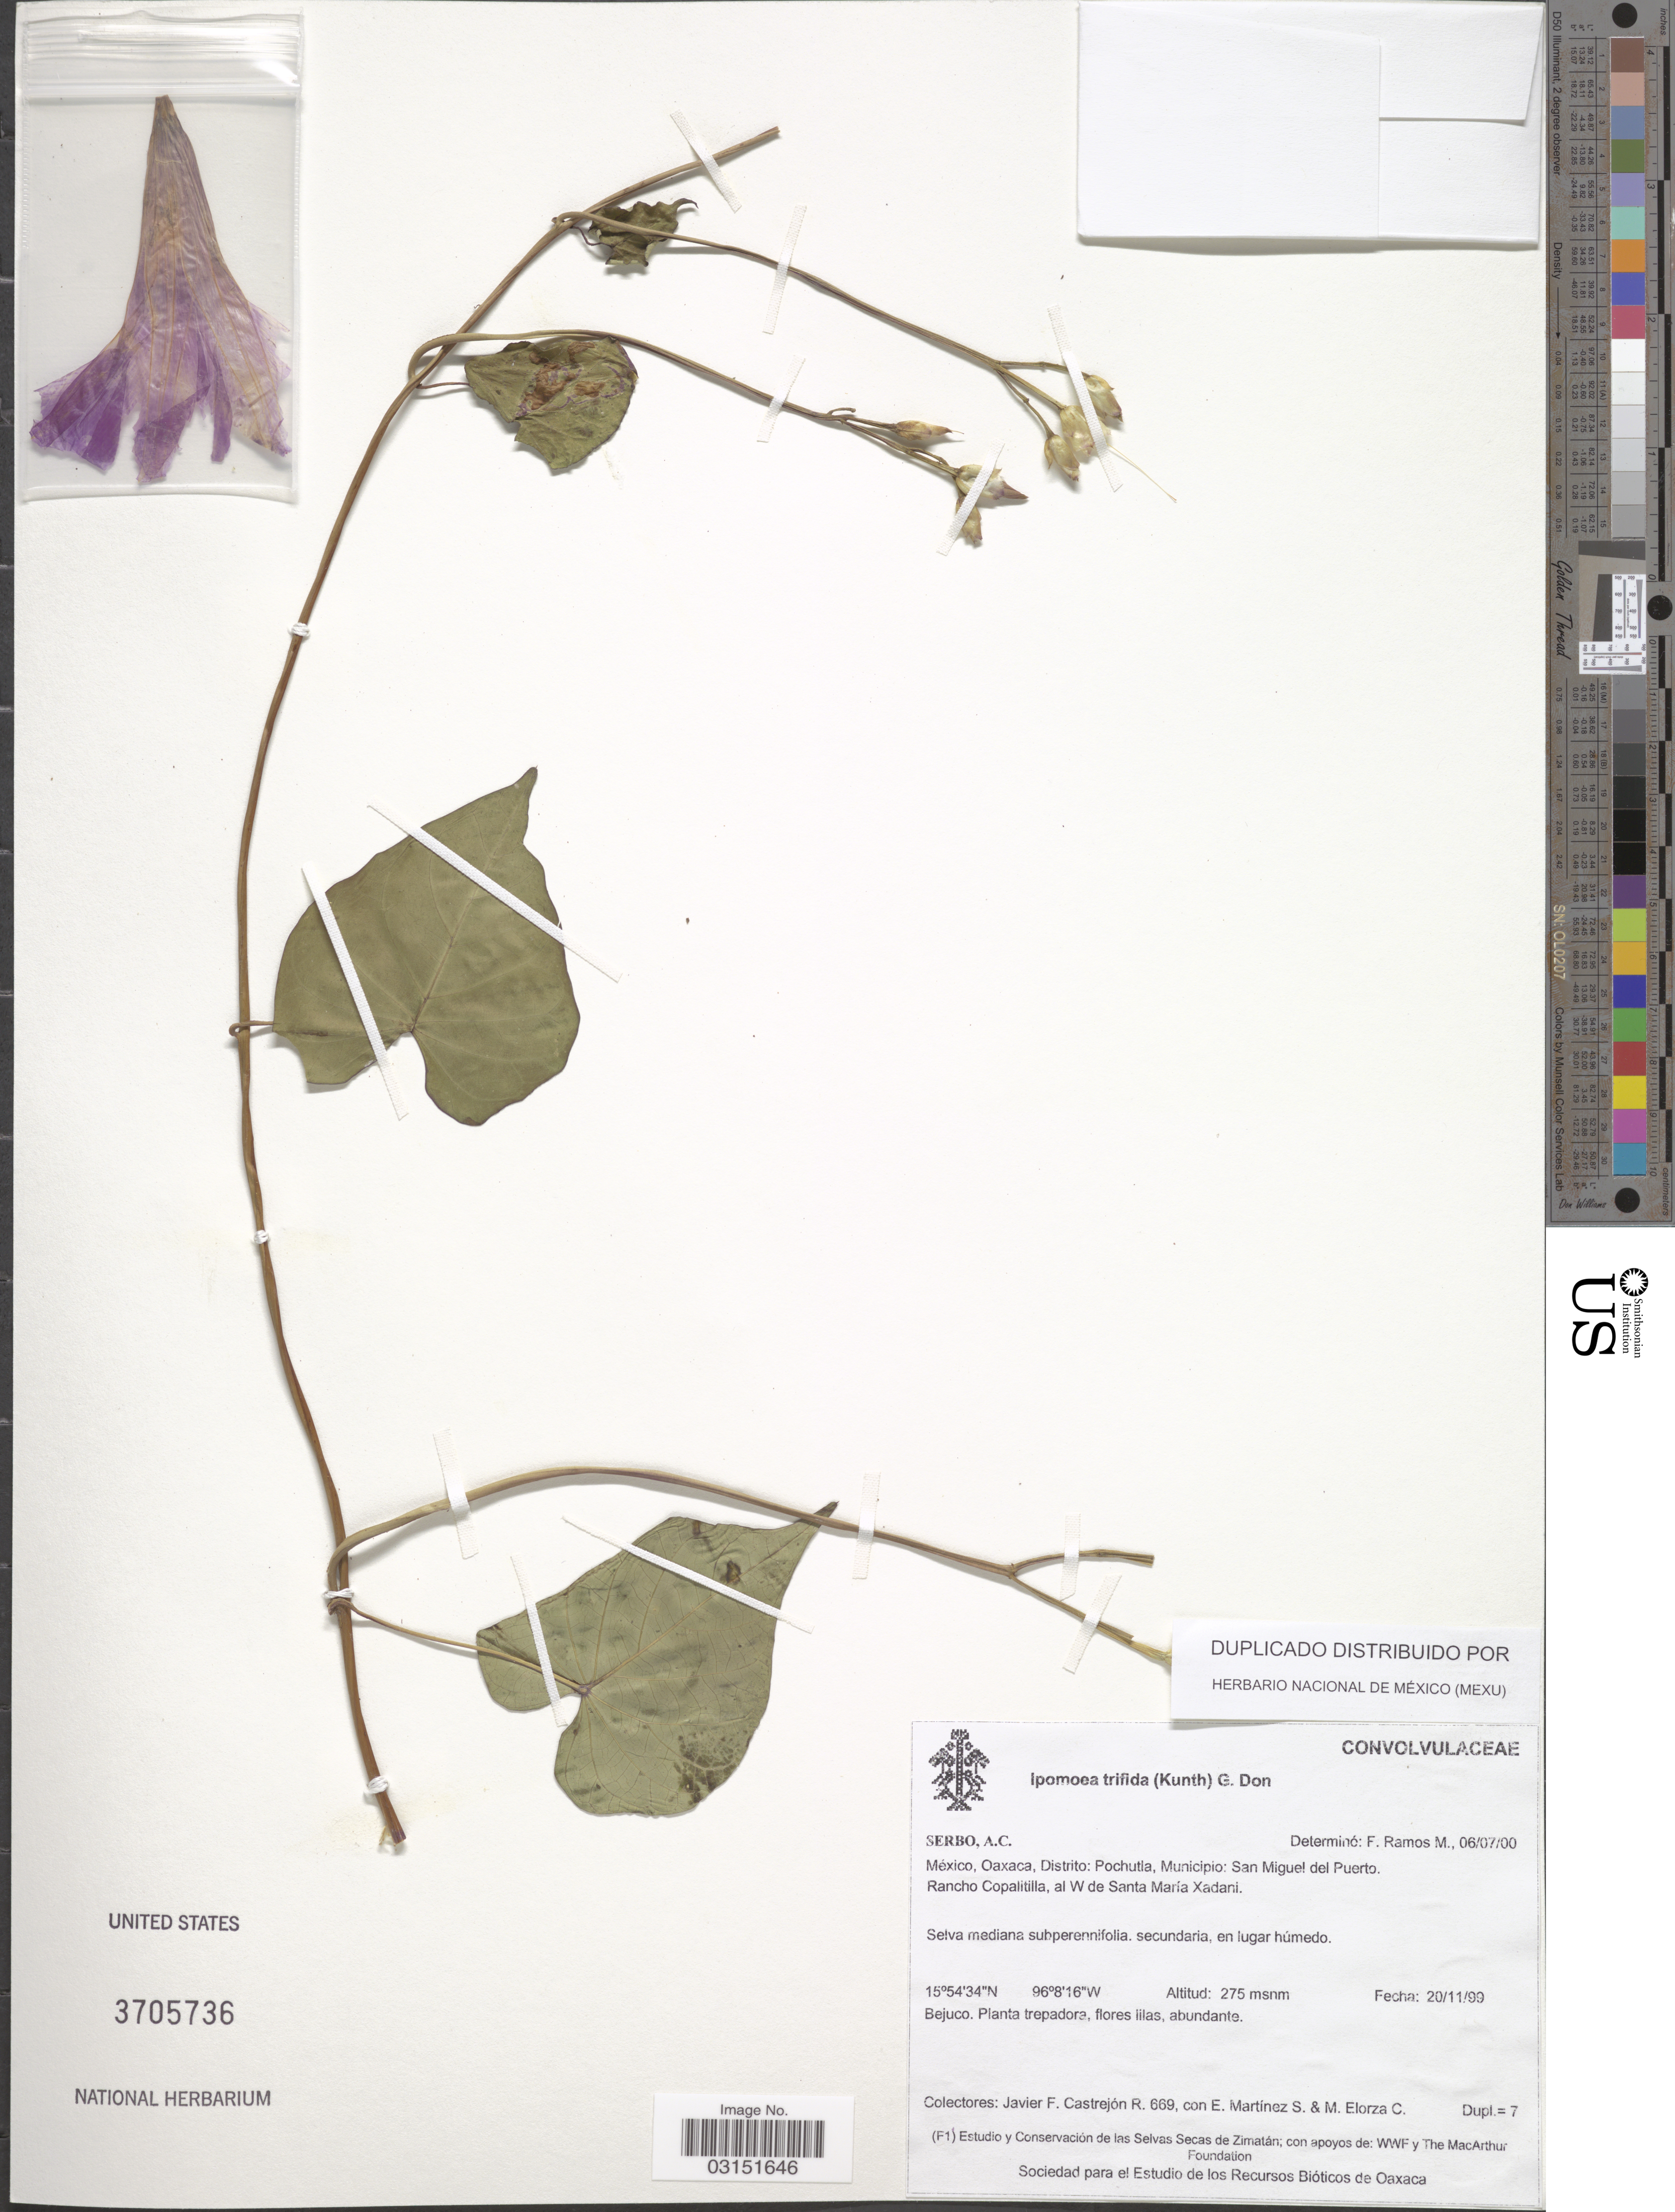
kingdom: Plantae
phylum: Tracheophyta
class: Magnoliopsida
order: Solanales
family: Convolvulaceae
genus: Ipomoea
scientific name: Ipomoea trifida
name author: (Kunth) G. Don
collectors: J. Castrejón, E. M. Martínez S. & M. Elorza C.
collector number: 669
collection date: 1999-11-20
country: Mexico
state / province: Oaxaca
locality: Distrito: Pochutla, Municipio: San Miguel del Puerto. Rancho Copalitilla, al W de Santa María Xadani.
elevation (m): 275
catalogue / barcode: US 3705736